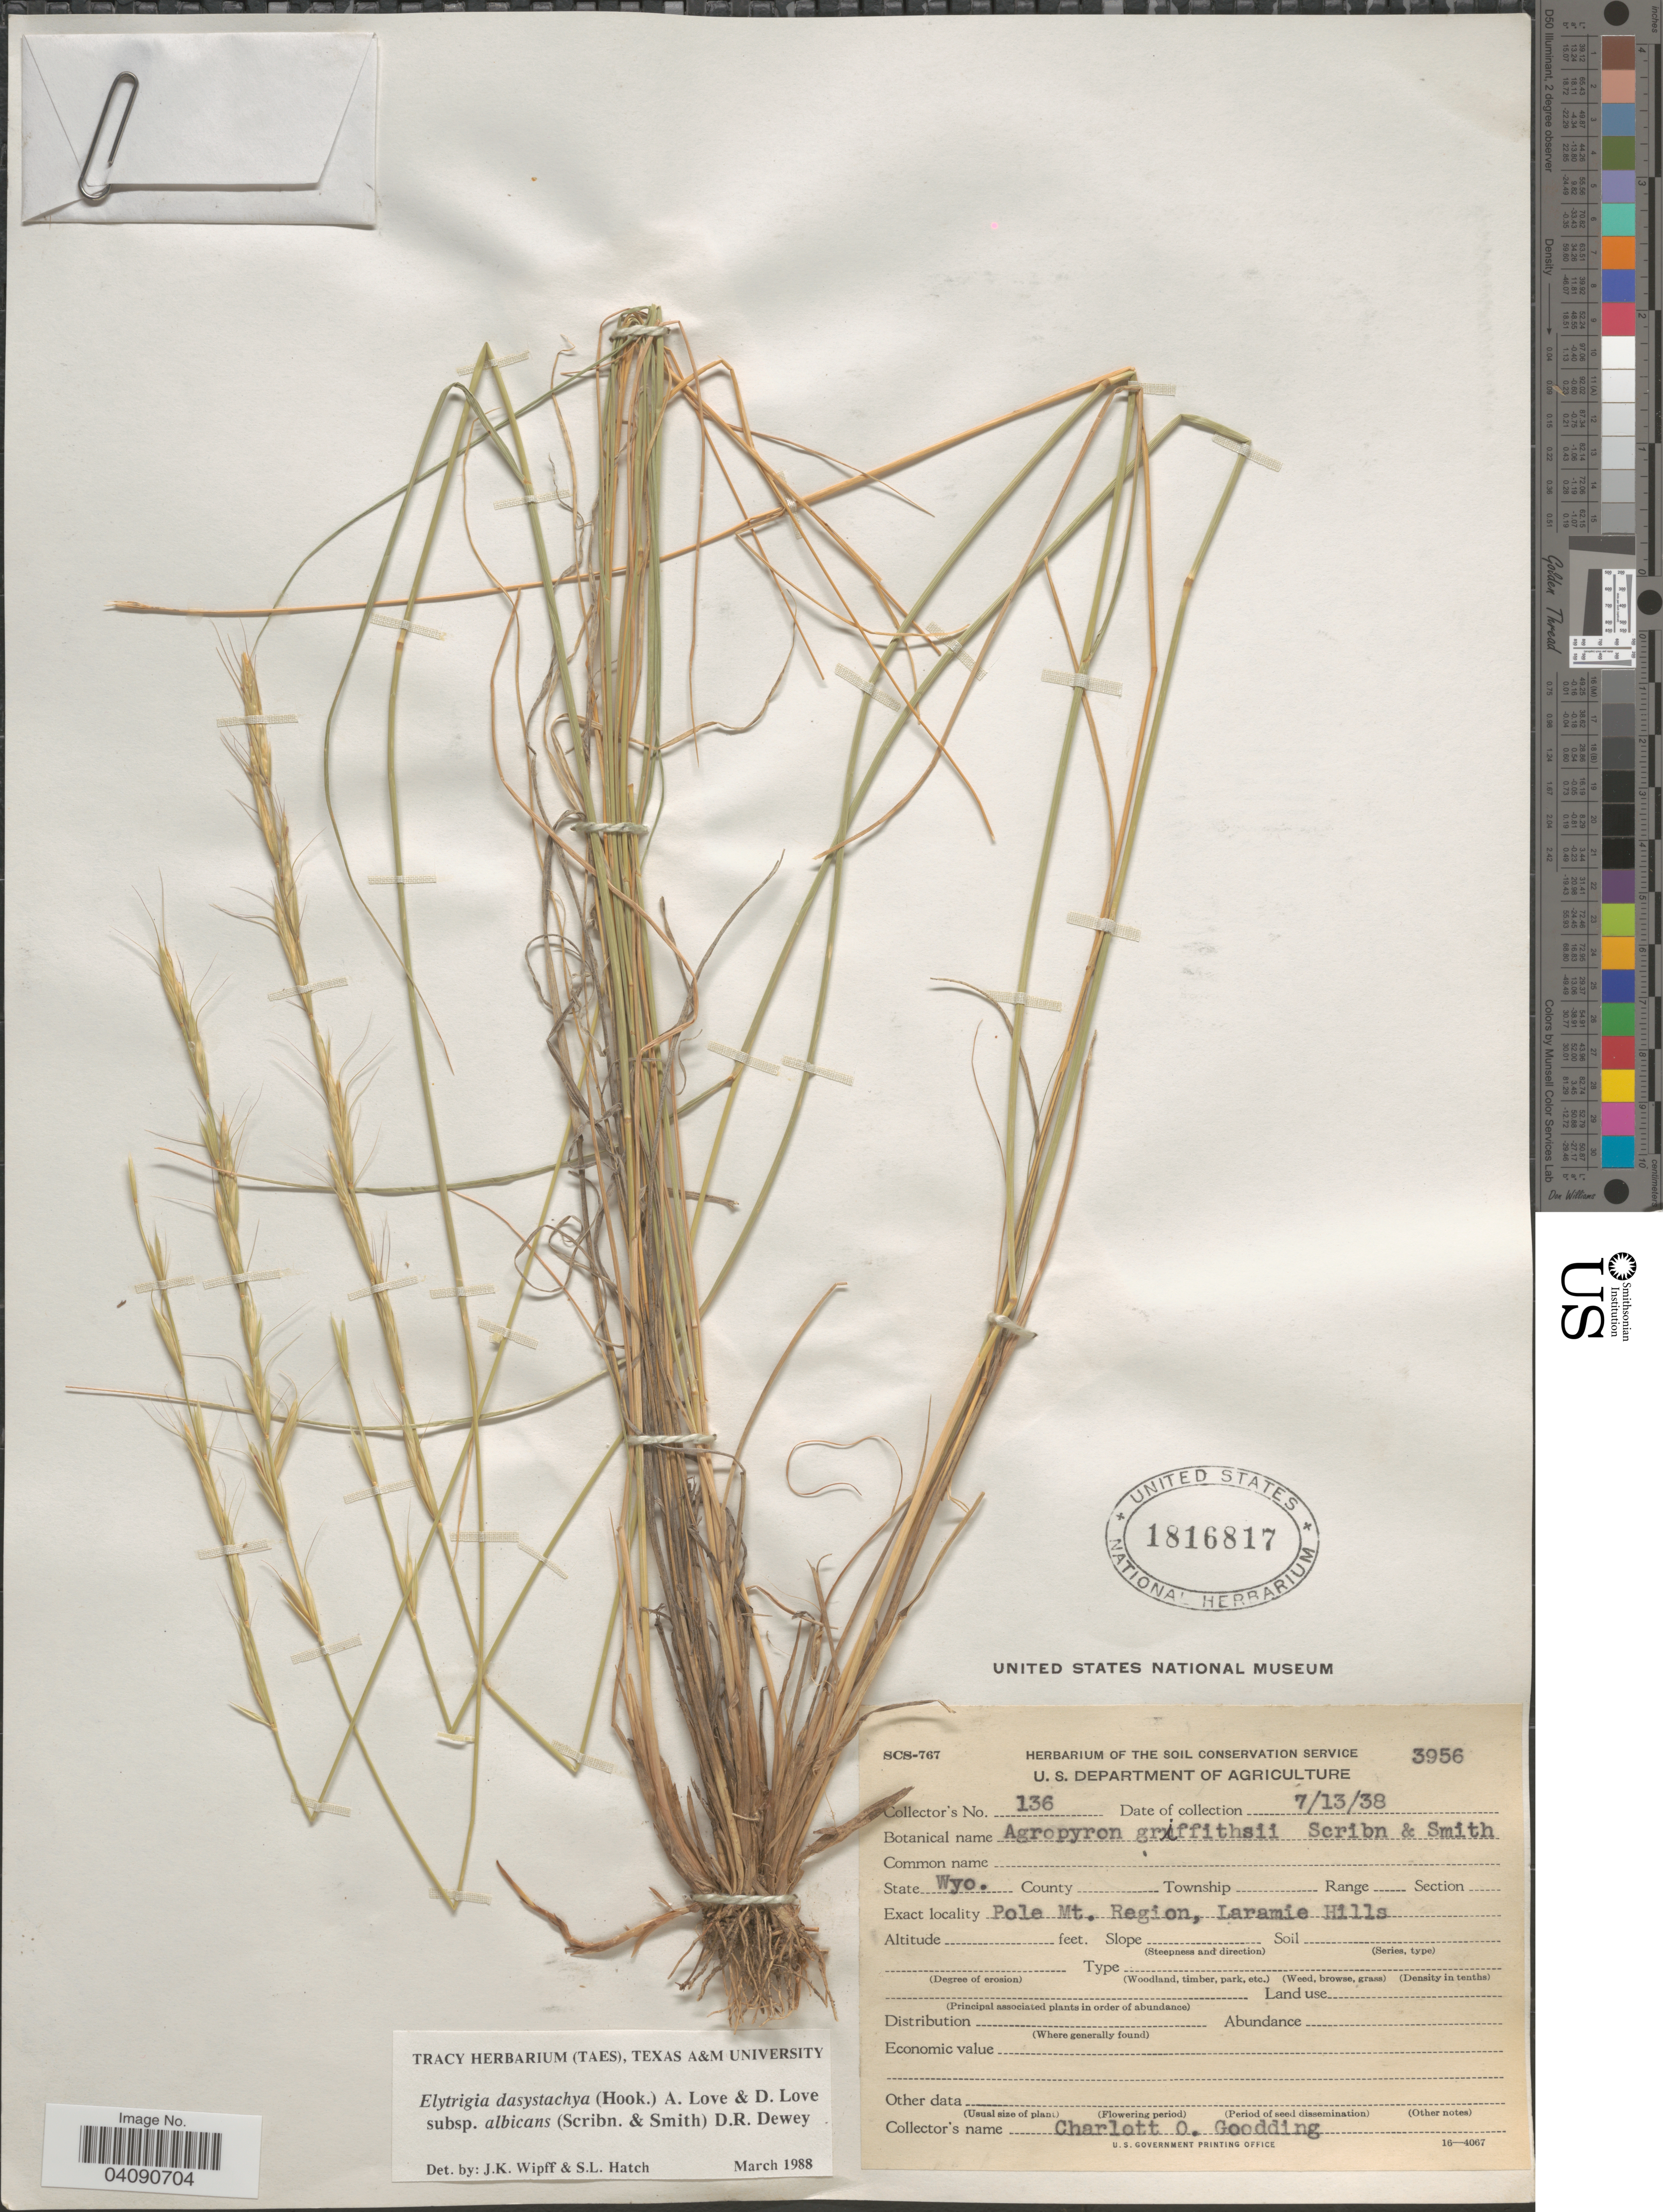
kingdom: Plantae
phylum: Tracheophyta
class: Liliopsida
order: Poales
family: Poaceae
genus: Elymus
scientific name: Elymus albicans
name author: (Scribn. & J.G. Sm.) Á. Löve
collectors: C. Goodding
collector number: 136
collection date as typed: Transcribed d/m/y: 13/7/38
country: United States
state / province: Wyoming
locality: Pole Mt. Region, Laramie Hills.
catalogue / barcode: US 1816817